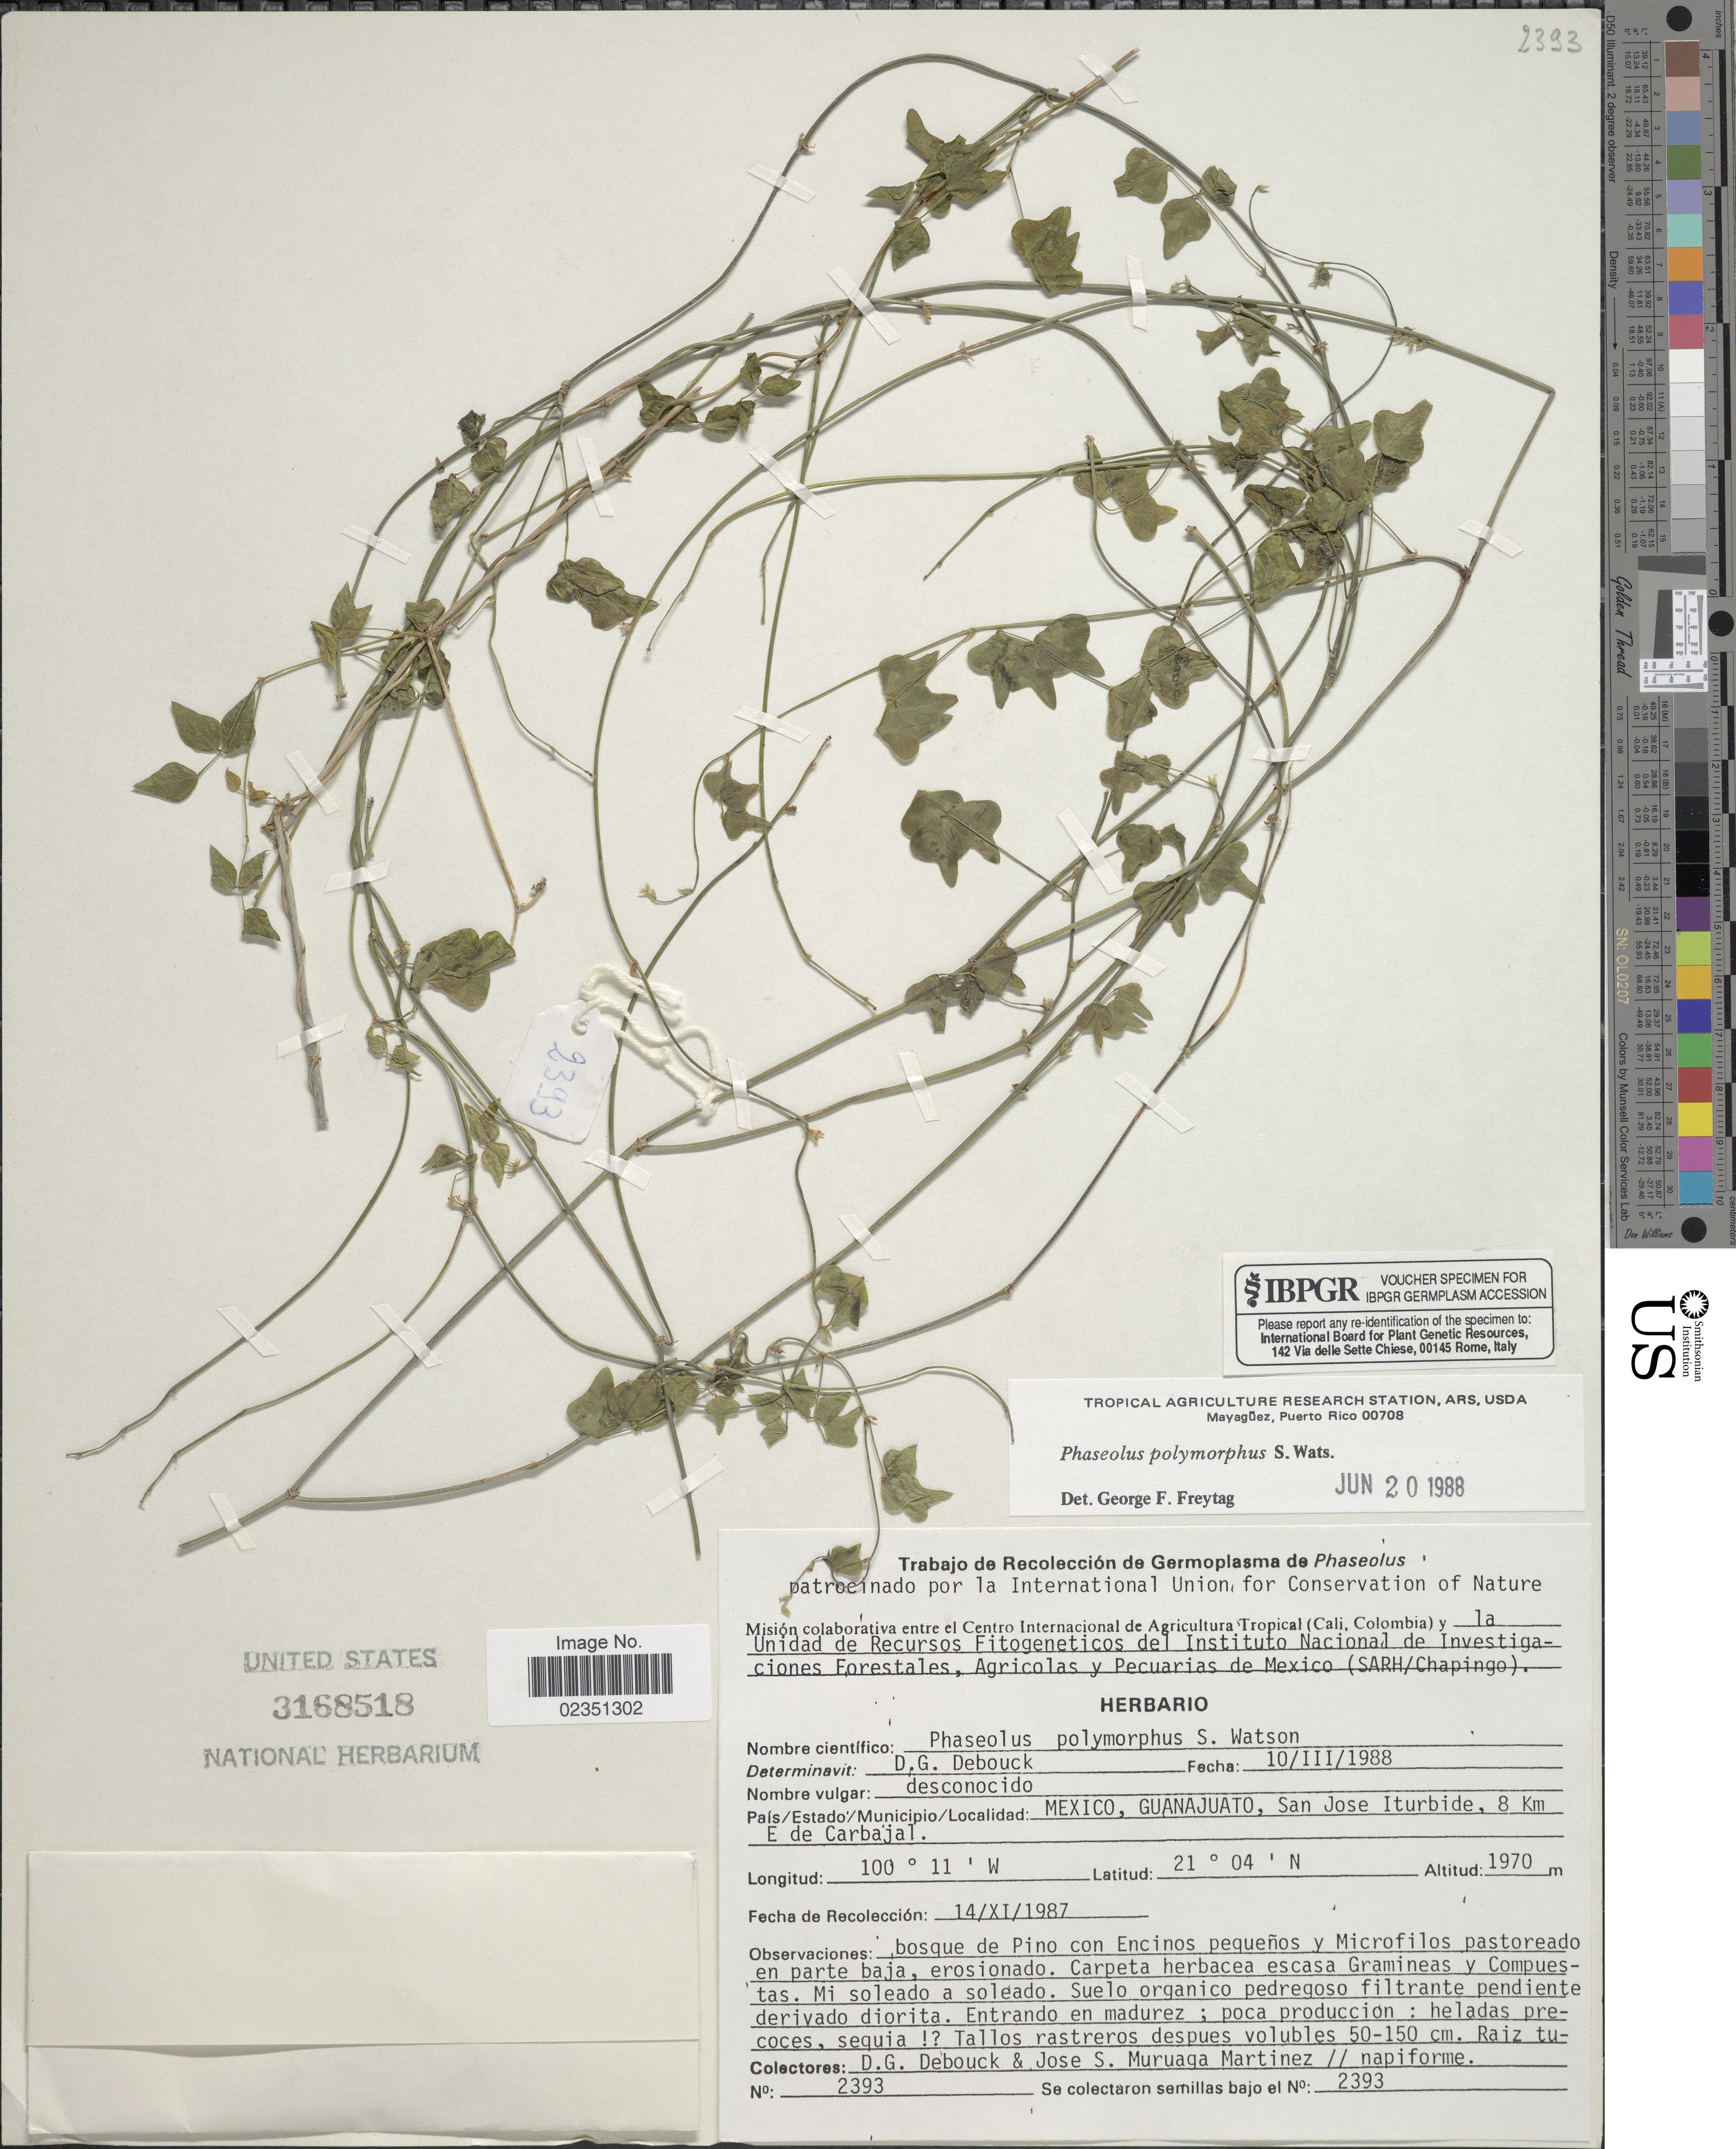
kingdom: Plantae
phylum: Tracheophyta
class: Magnoliopsida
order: Fabales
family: Fabaceae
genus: Phaseolus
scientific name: Phaseolus polymorphus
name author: S. Watson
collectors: D. Debouck & J. Muruaga Martinez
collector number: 2393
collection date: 1987-11-14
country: Mexico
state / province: Guanajuato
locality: San Jose Iturbide, 8 Km E de Carbajal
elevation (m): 1970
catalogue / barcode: US 3168518